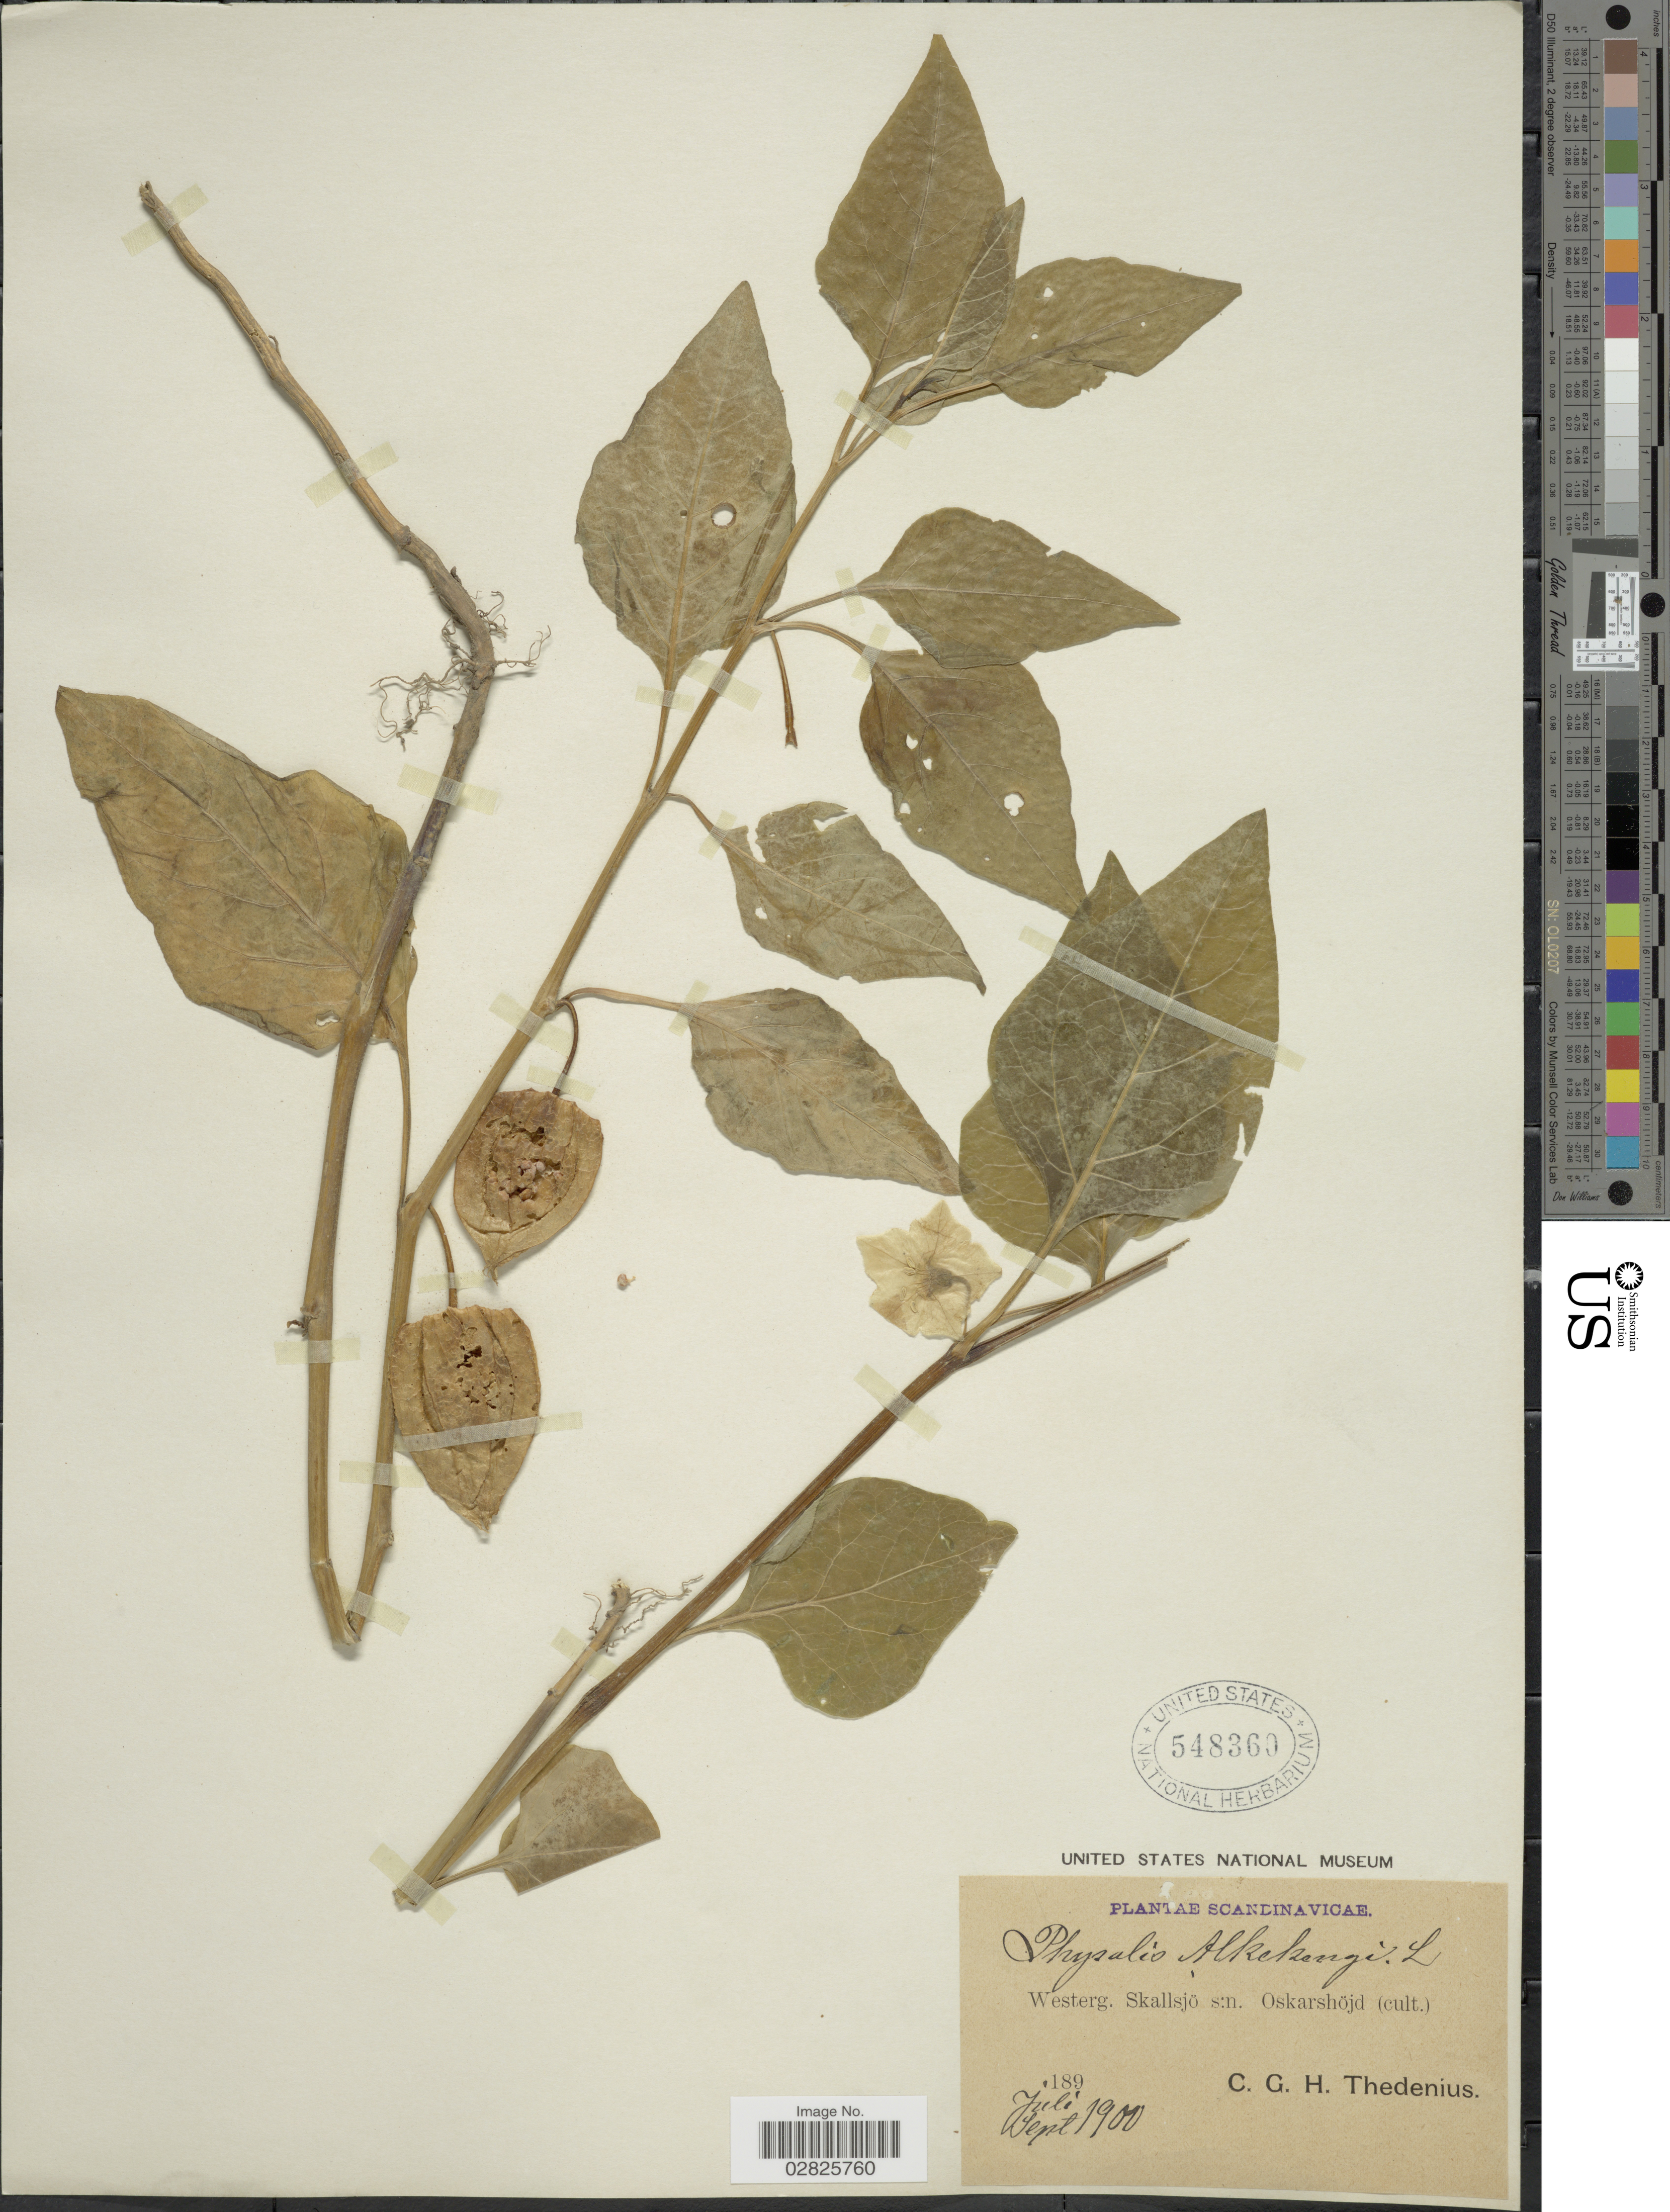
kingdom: Plantae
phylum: Tracheophyta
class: Magnoliopsida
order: Solanales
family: Solanaceae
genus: Physalis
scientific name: Physalis alkekengi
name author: L.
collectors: C. Thedenius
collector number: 189?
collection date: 1900-07/1900-09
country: Sweden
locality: Scandinavicae. Westerg. Skallsjö s.n. Oskarshöjd.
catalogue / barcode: US 548360